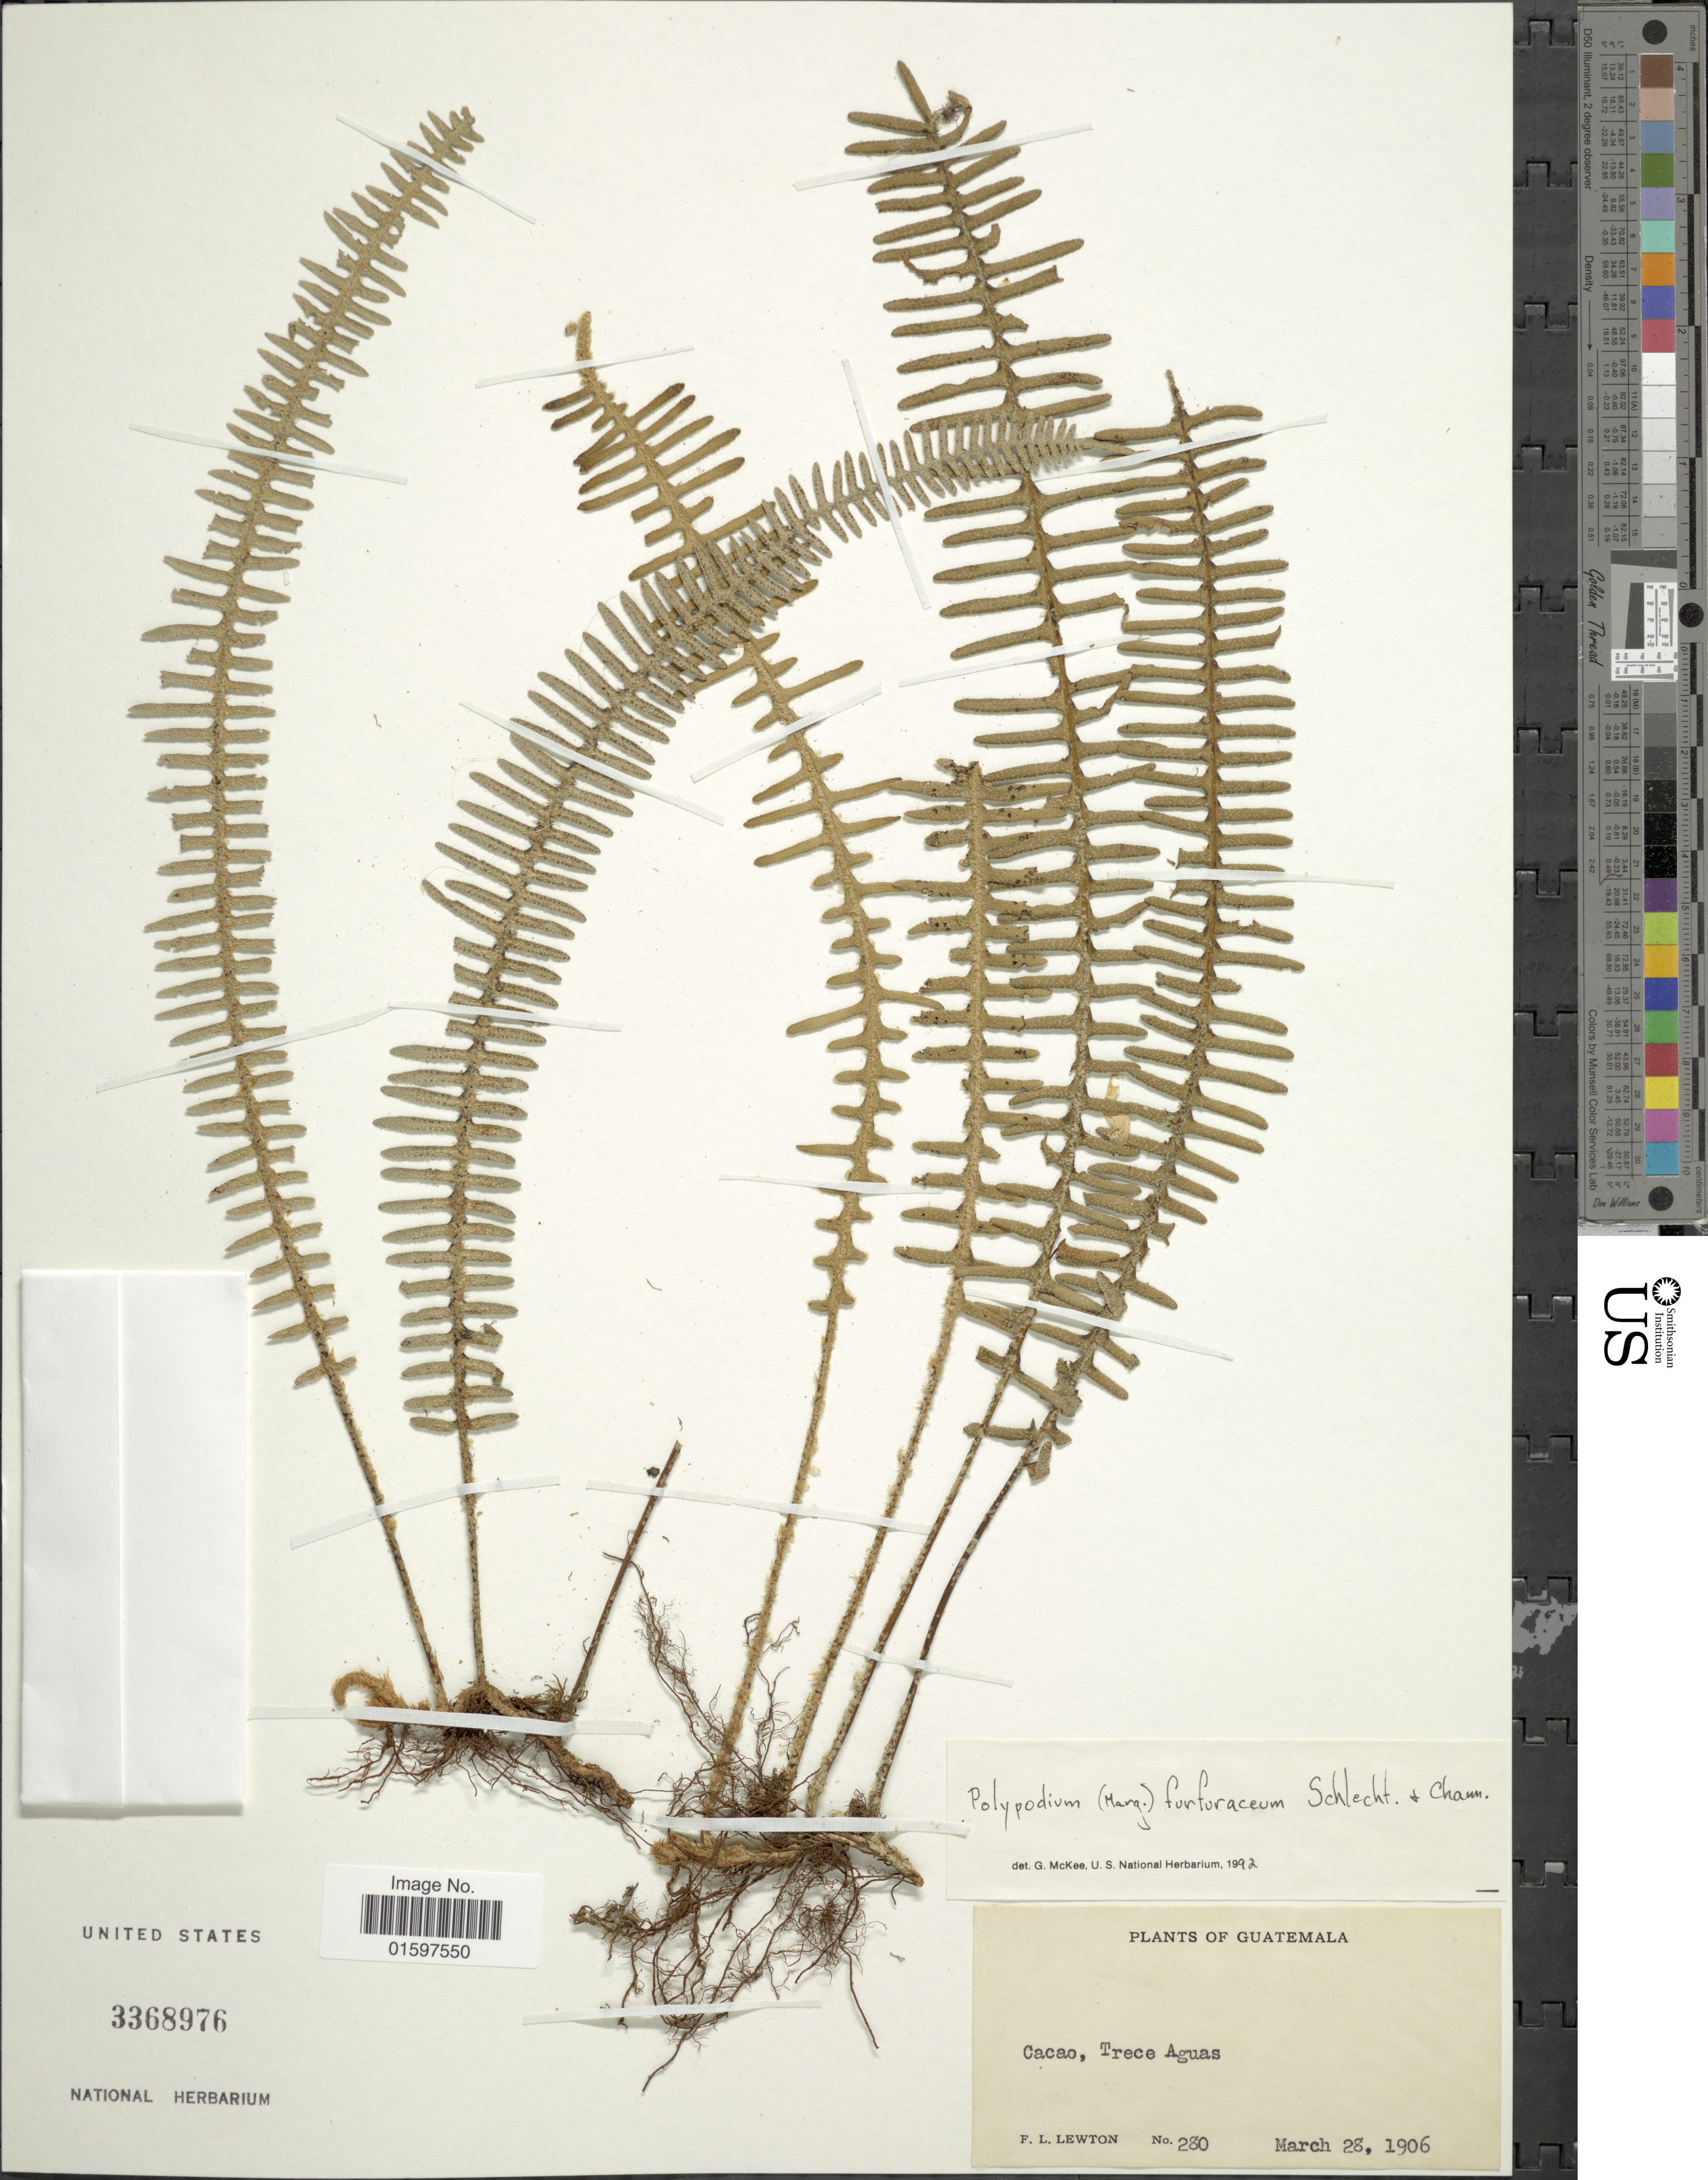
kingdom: Plantae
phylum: Tracheophyta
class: Polypodiopsida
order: Polypodiales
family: Polypodiaceae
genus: Pleopeltis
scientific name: Pleopeltis furfuracea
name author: (Schltdl. & Cham.) A.R. Sm. & Tejero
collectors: F. L. Lewton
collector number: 280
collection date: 1906-03-28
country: Guatemala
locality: Cacao, Trece Aguas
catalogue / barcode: US 3368976